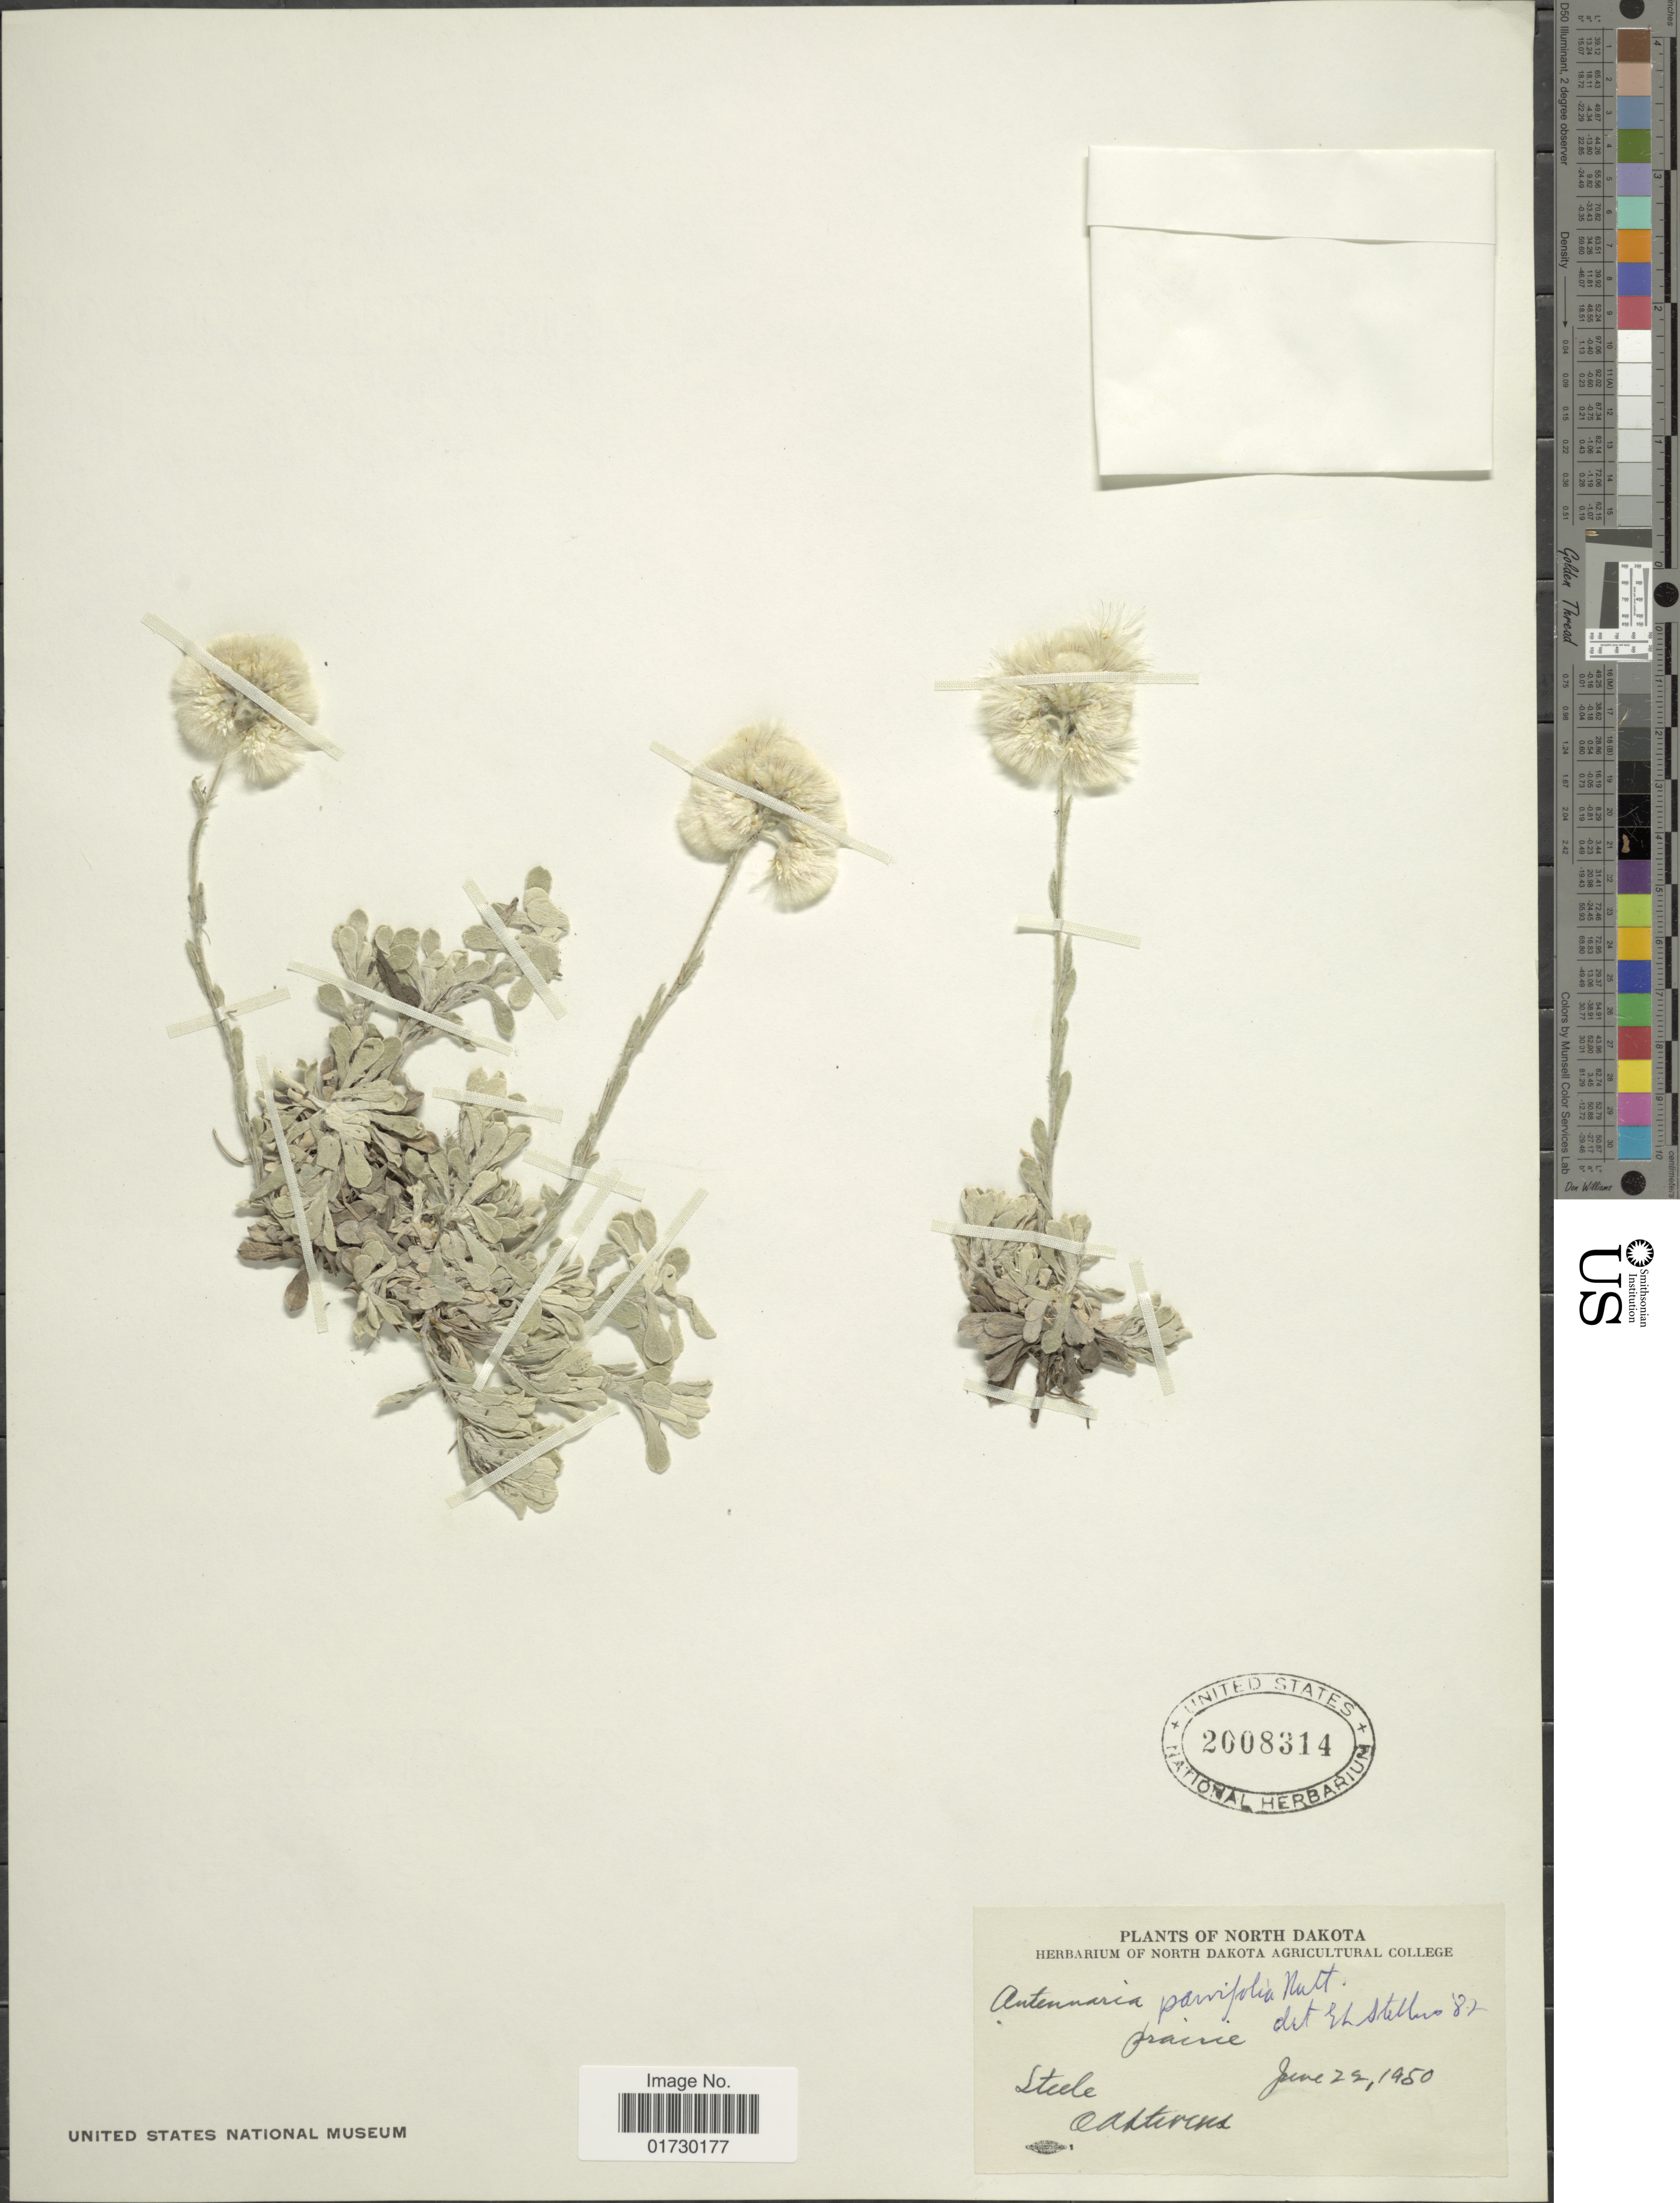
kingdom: Plantae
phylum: Tracheophyta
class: Magnoliopsida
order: Asterales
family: Asteraceae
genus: Antennaria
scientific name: Antennaria aprica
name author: Greene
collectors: -- Steele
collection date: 1950-06-22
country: United States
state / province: North Dakota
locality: Oakrerud [interpreted]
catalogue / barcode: US 2008314